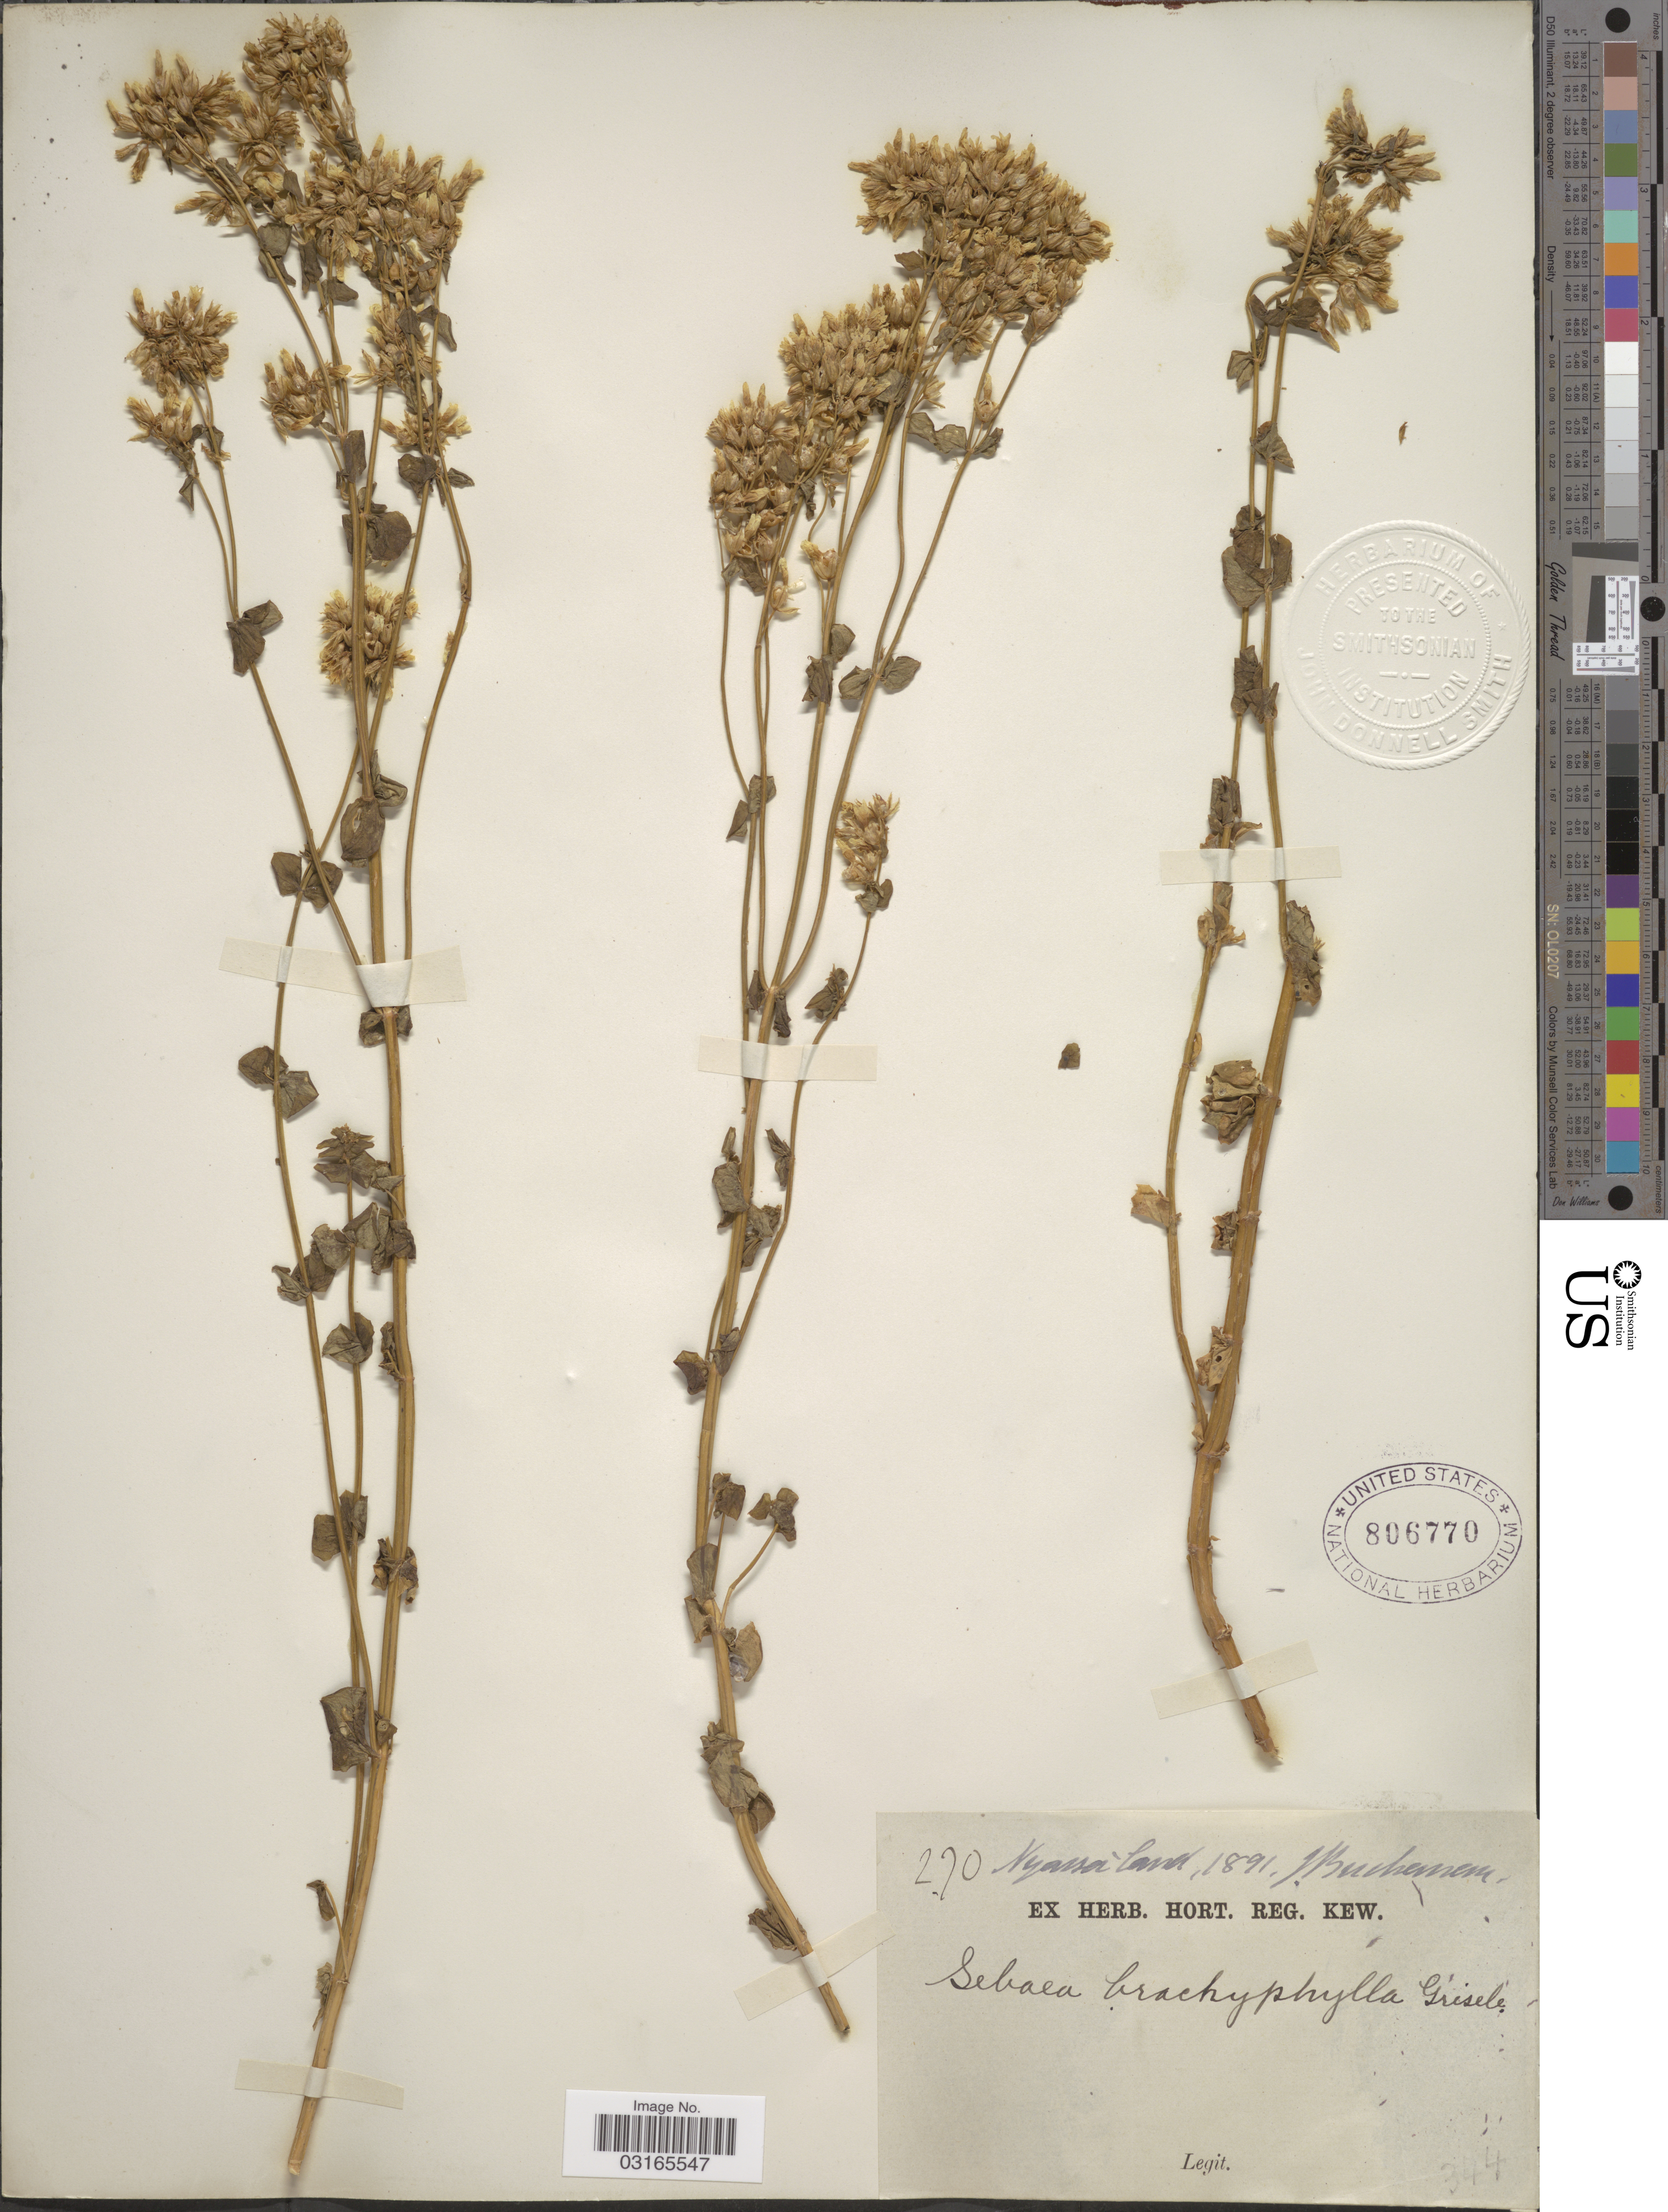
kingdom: Plantae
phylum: Tracheophyta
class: Magnoliopsida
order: Gentianales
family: Gentianaceae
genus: Sebaea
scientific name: Sebaea brachyphylla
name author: Griseb.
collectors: J. Buchanan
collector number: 270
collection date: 1891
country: Malawi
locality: Nyasaland.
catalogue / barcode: US 806770